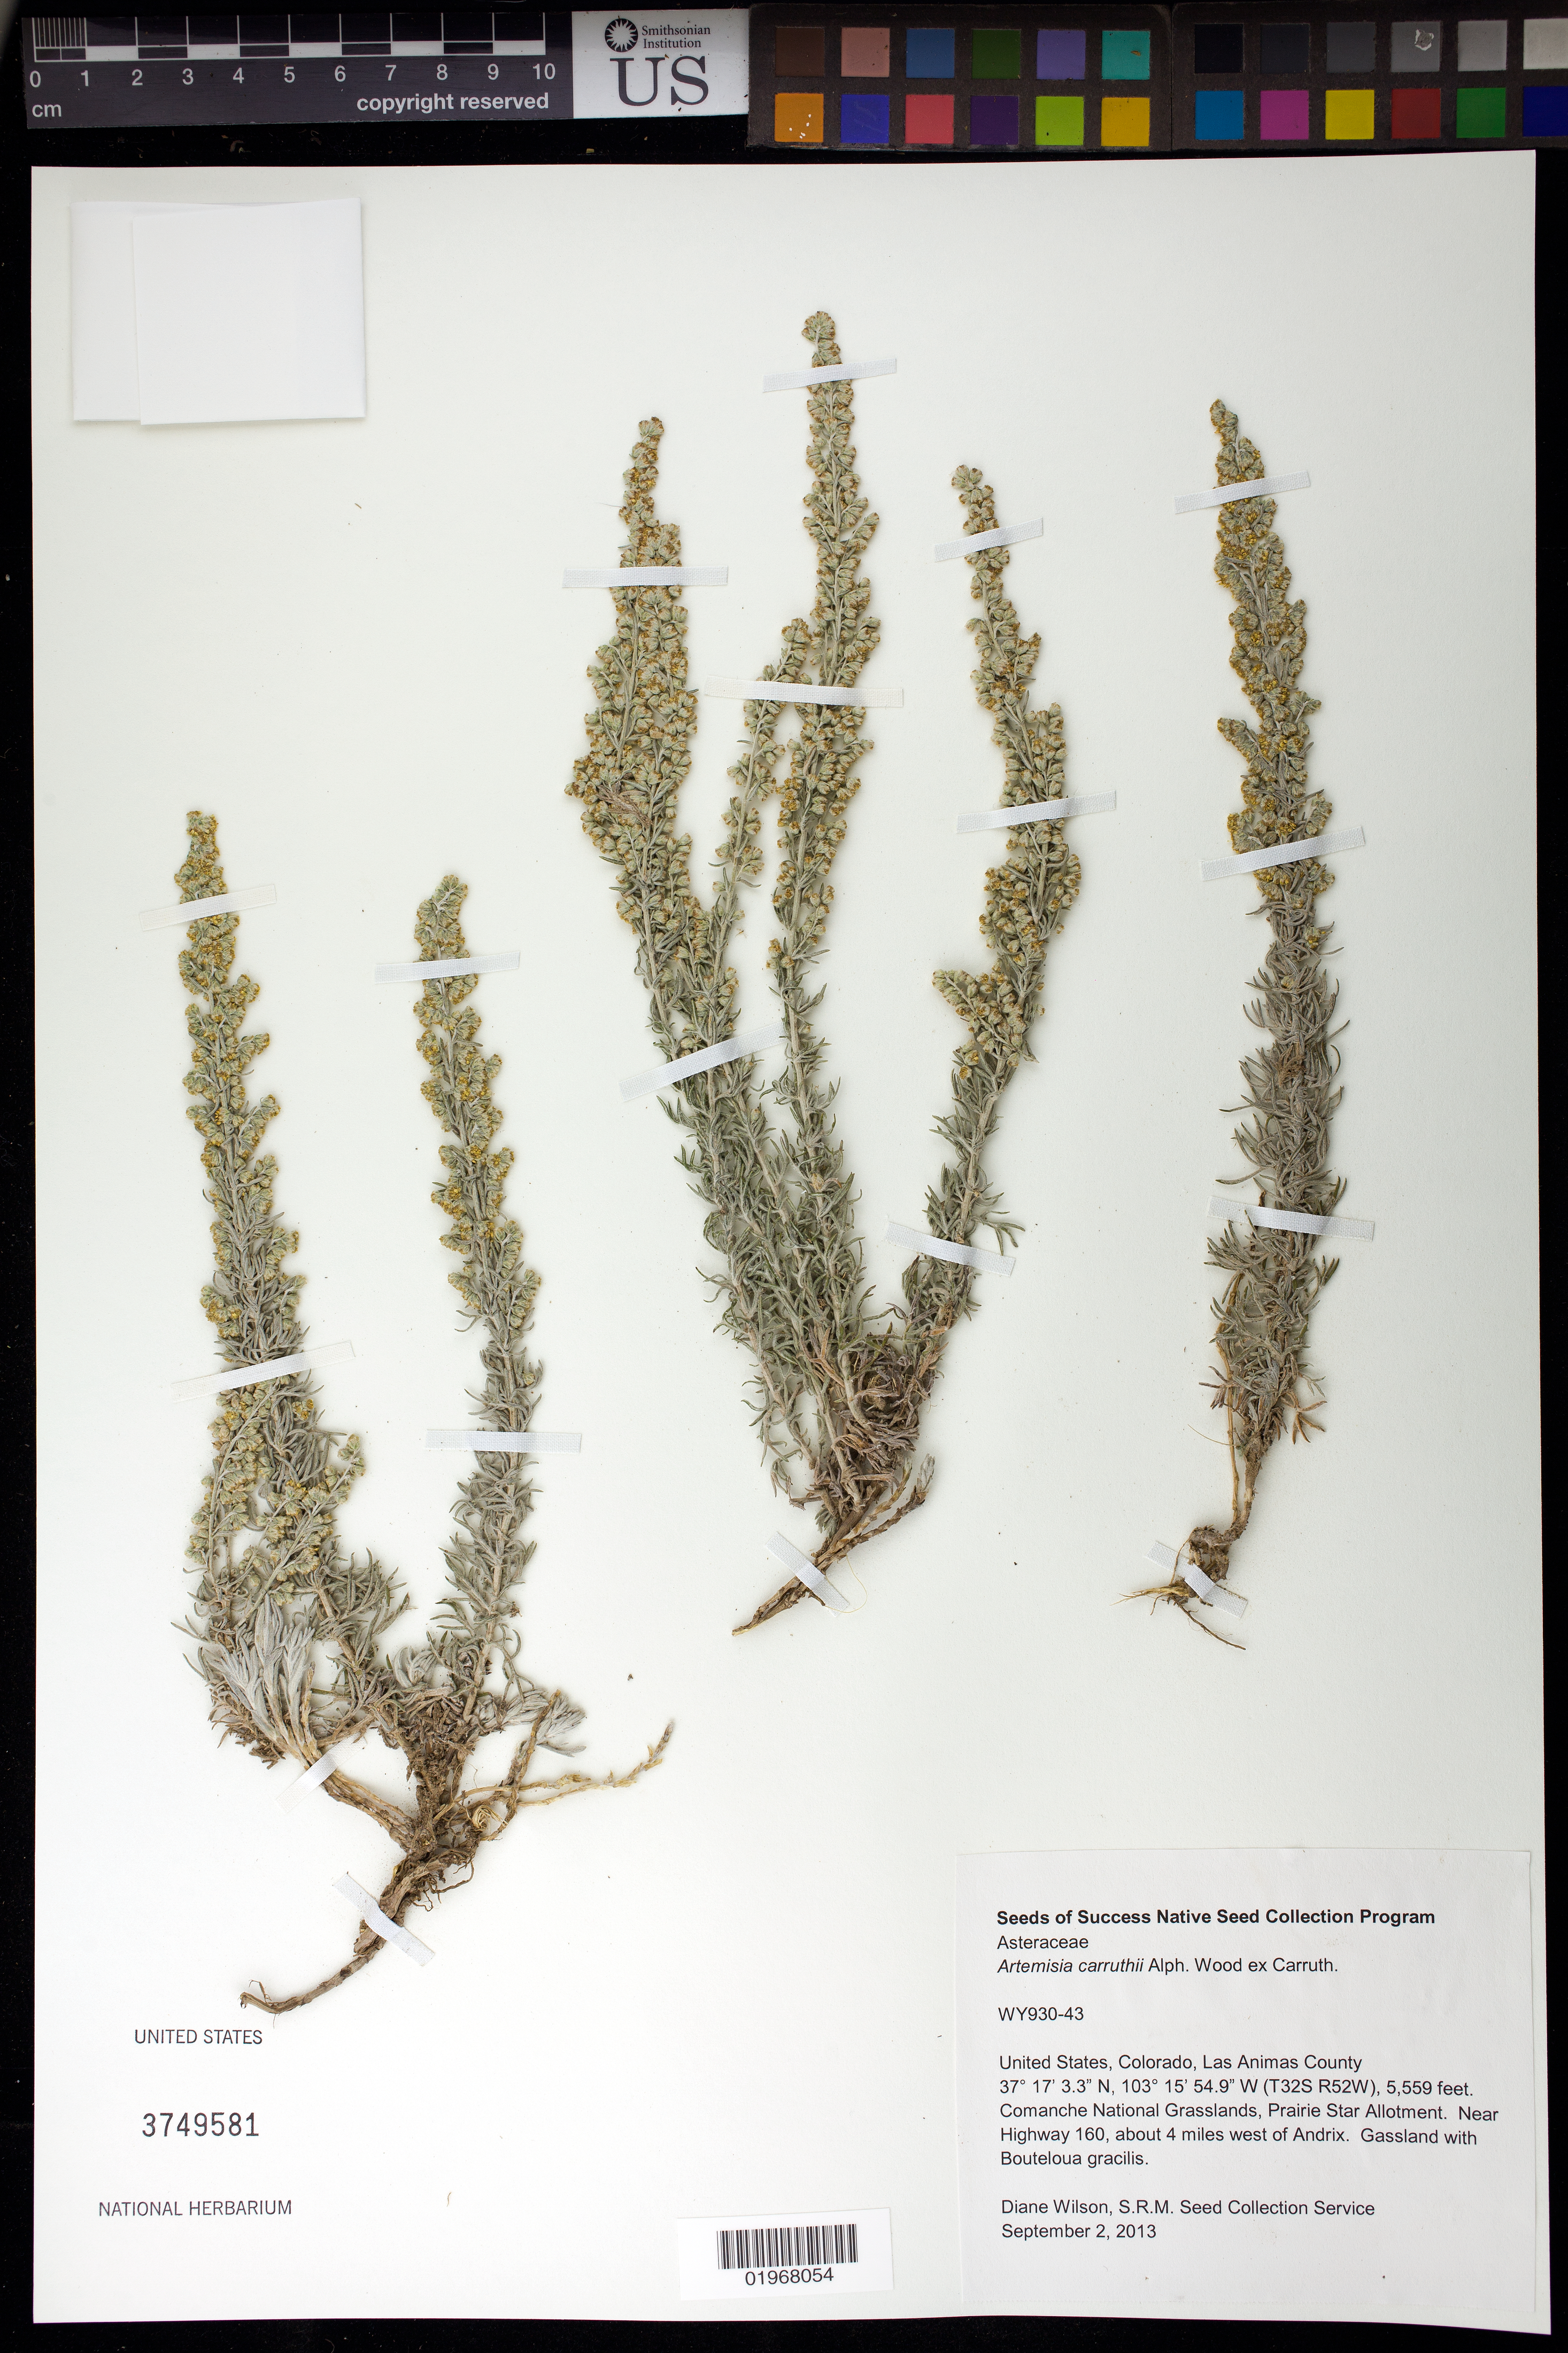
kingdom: Plantae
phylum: Tracheophyta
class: Magnoliopsida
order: Asterales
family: Asteraceae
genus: Artemisia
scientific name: Artemisia carruthii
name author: Alph. Wood ex Carruth.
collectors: D. Wilson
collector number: WY930-43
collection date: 2013-09-02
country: United States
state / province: Colorado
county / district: Las Animas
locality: Comanche National Grassland, Prairie Star Allotment. Near Hwy 160, about 4 mi. W of Andrix.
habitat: Grassland with Bouteloua gracilis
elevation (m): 1694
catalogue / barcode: US 3749581